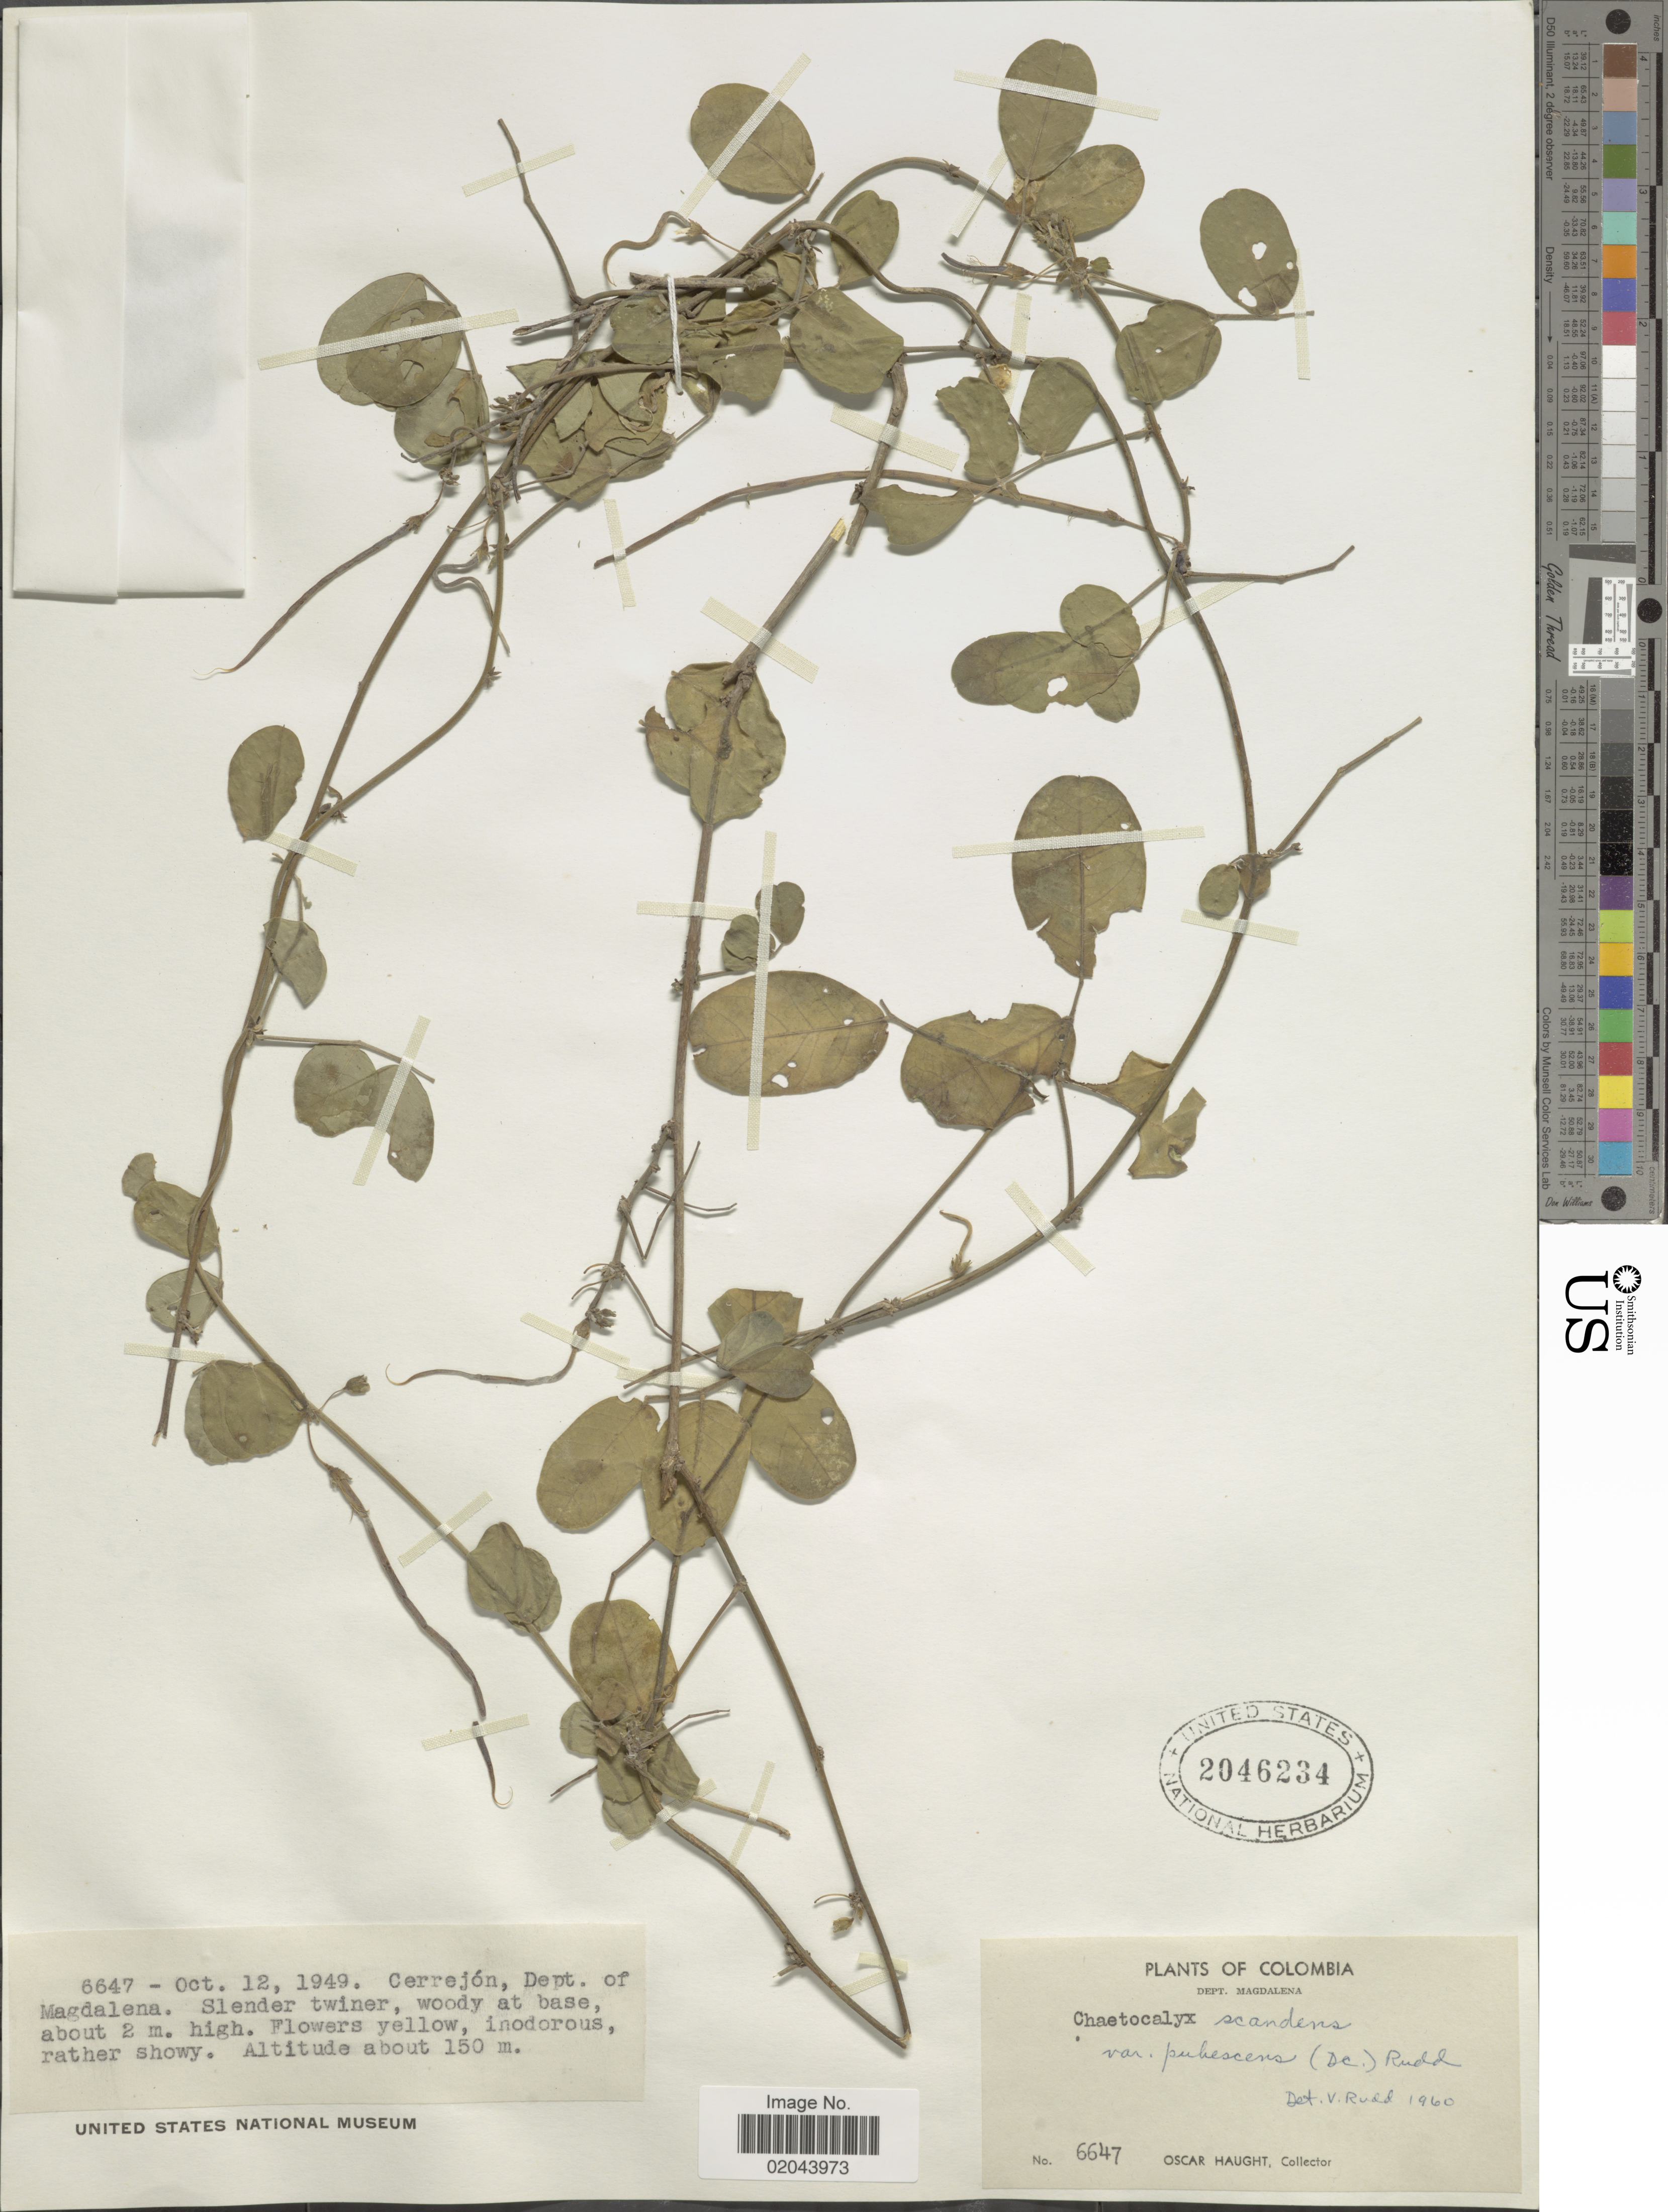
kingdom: Plantae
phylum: Tracheophyta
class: Magnoliopsida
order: Fabales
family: Fabaceae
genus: Chaetocalyx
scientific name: Chaetocalyx scandens var. pubescens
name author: (DC.) Rudd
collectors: O. Haught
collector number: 6647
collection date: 1949-10-12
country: Colombia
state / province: Magdalena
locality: Cerrejón, Dept. of Magdalena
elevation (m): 150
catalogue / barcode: US 2046234